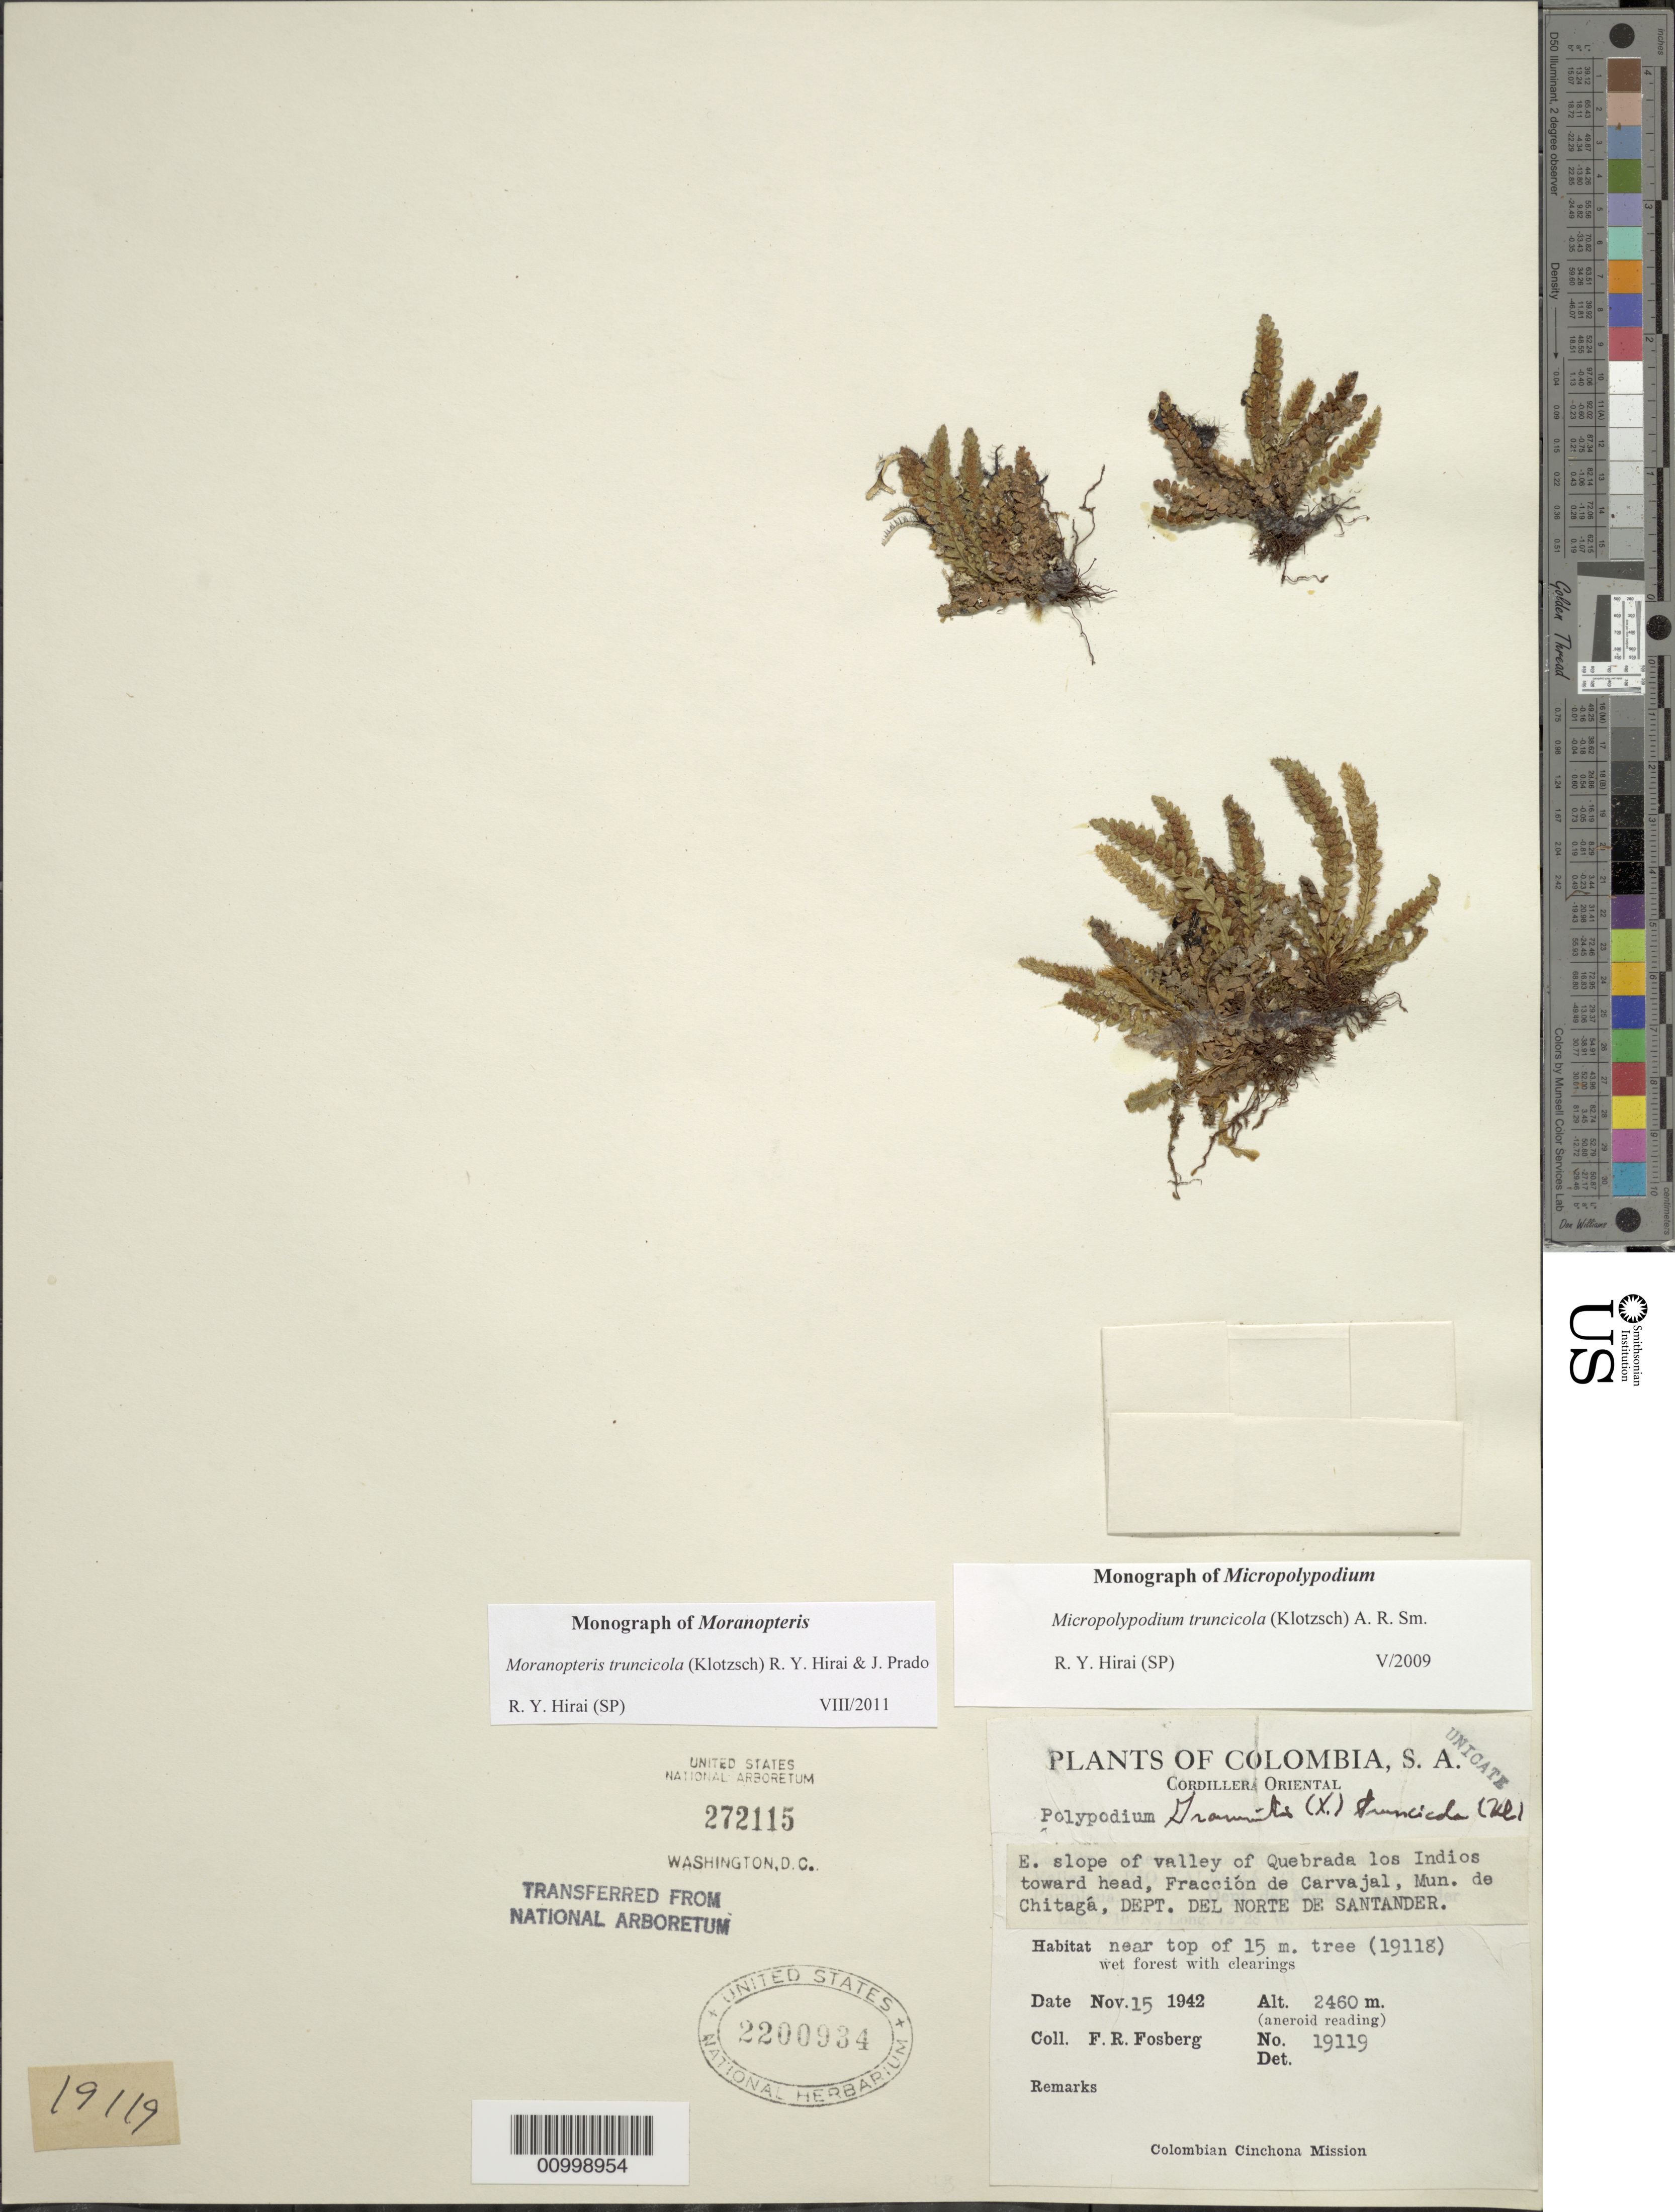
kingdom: Plantae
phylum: Tracheophyta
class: Polypodiopsida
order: Polypodiales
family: Polypodiaceae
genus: Moranopteris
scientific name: Moranopteris truncicola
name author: (Klotzsch) R. Y. Hirai & J. Prado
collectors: F. R. Fosberg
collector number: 19119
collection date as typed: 15-Nov-42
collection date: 1942-11-15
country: Colombia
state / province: Norte de Santander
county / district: Mun. de Chitaga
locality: E slope of valley of Quebrada los Indios toward head, Fraccion de Carvajal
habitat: Wet forest with clearings; near top of 15 m tree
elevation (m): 2460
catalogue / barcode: US 2200934